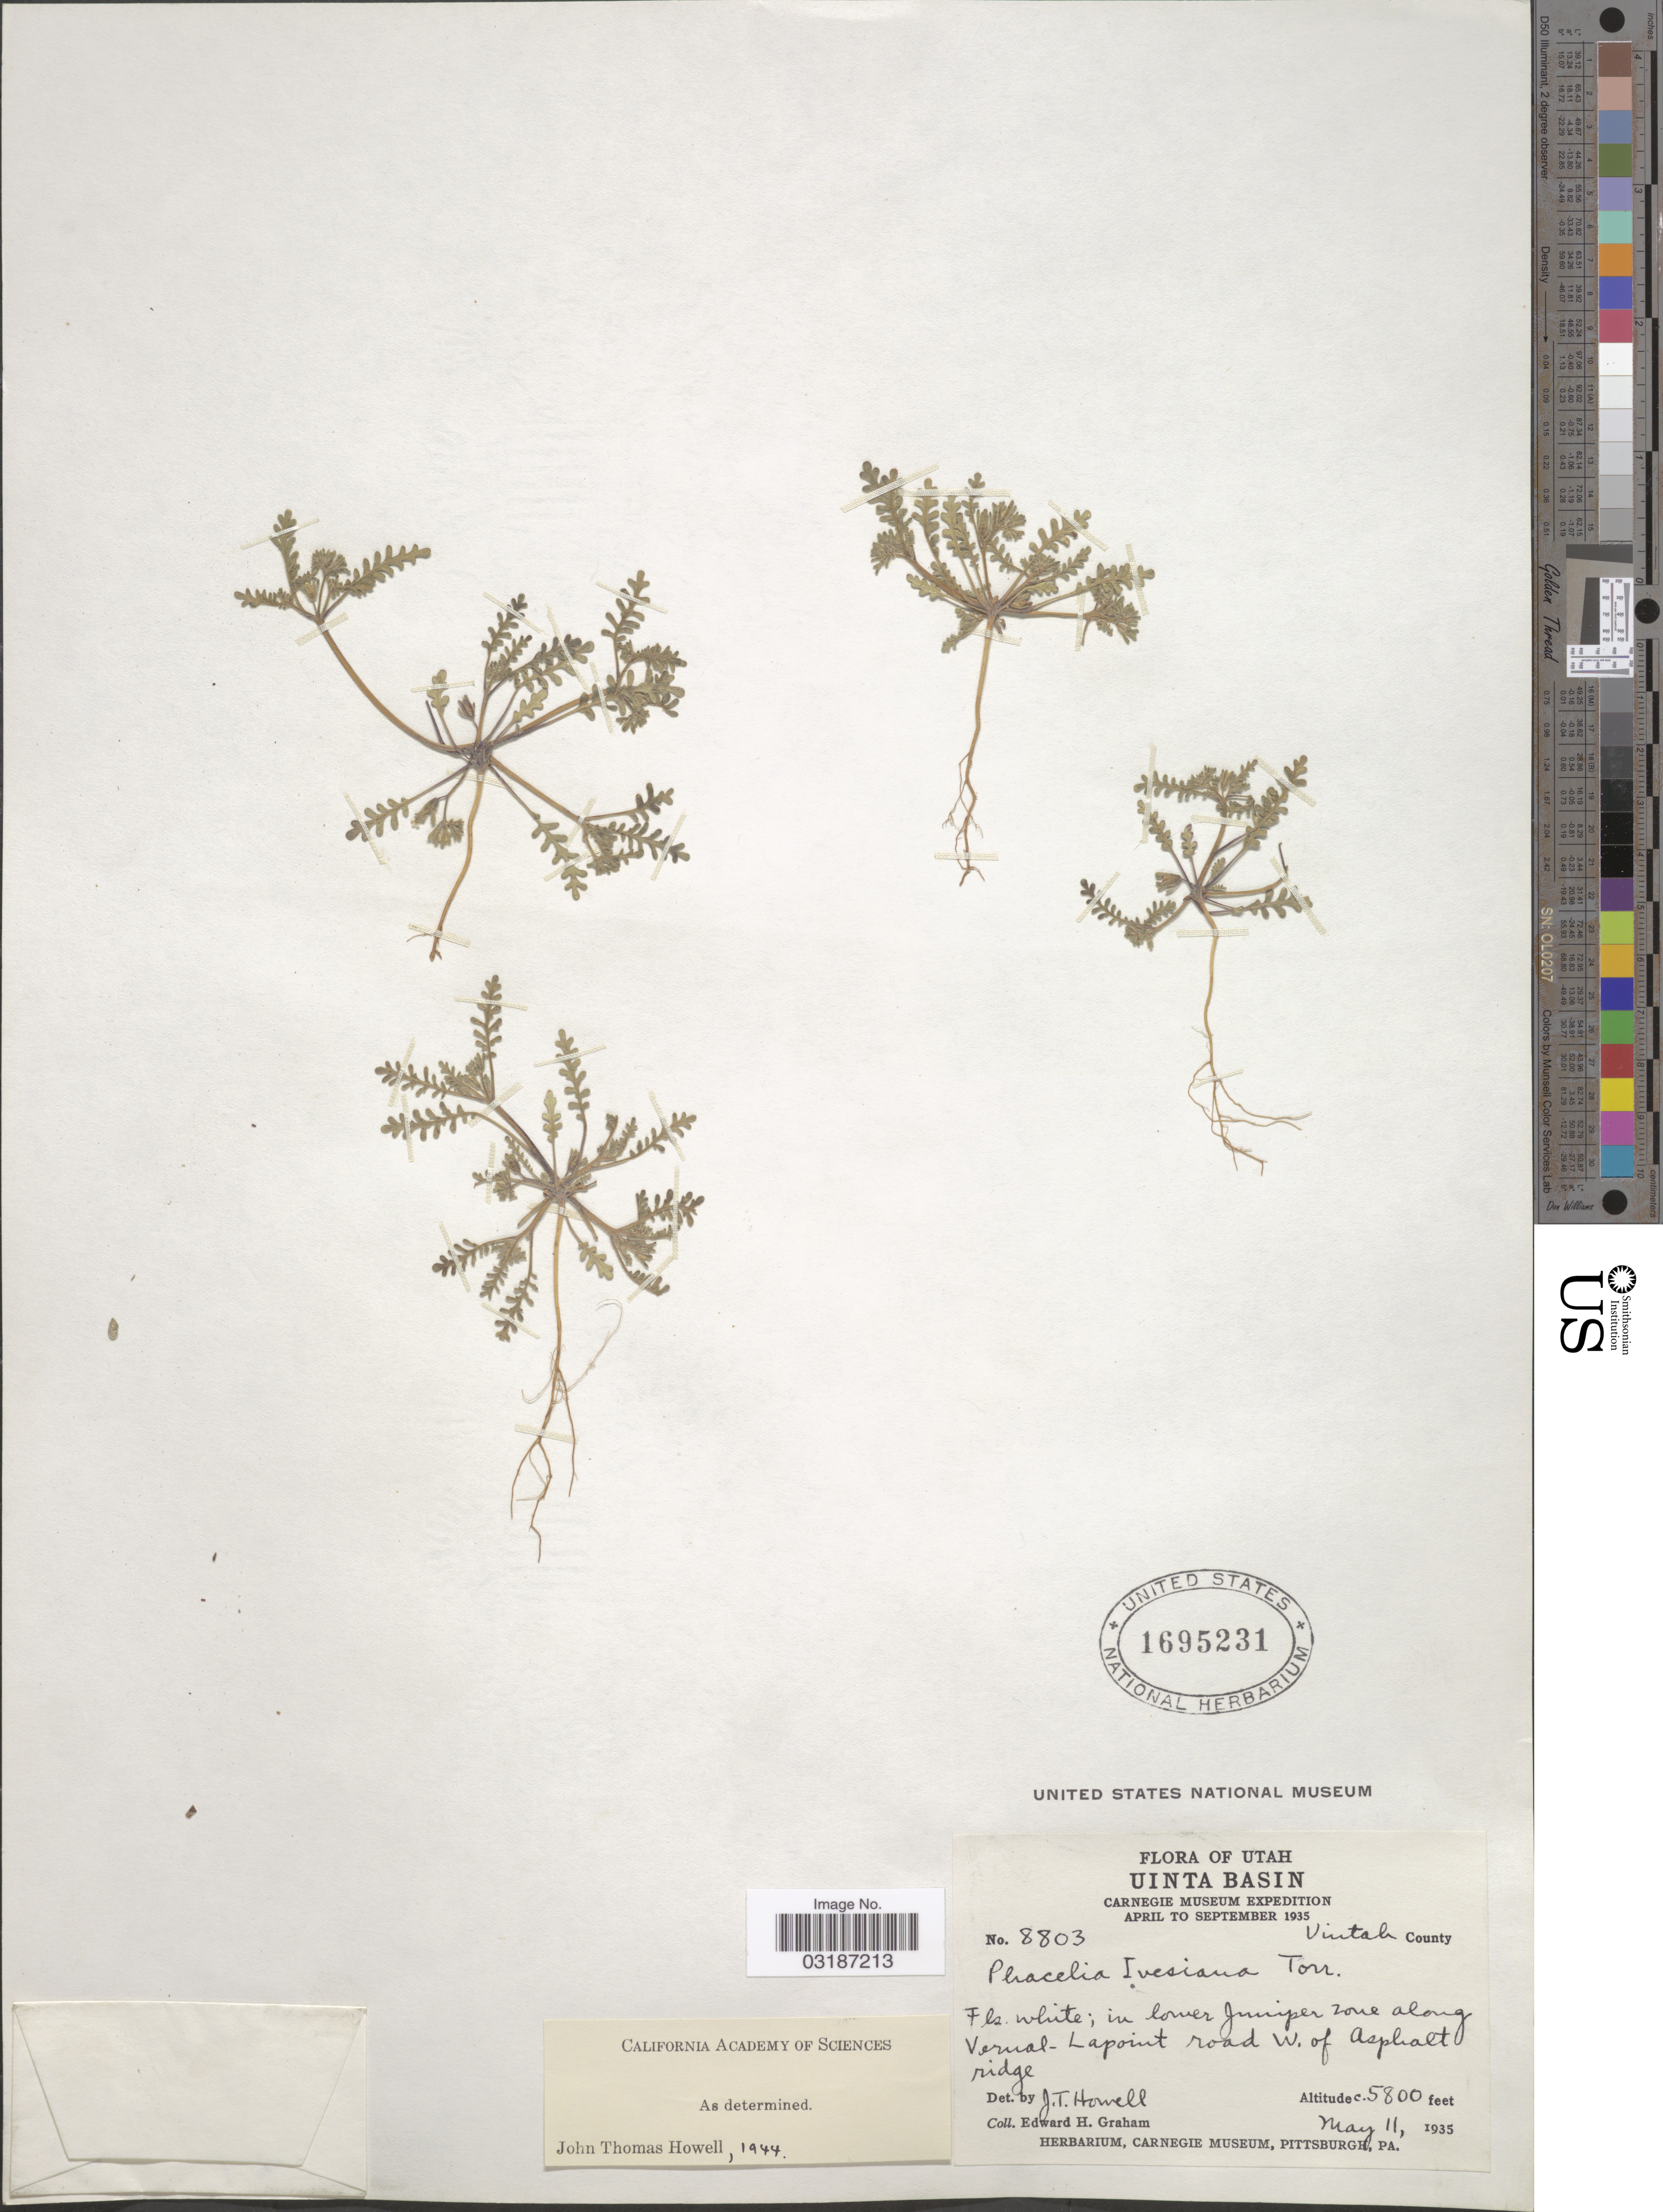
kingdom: Plantae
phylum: Tracheophyta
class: Magnoliopsida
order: Boraginales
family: Hydrophyllaceae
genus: Phacelia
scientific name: Phacelia ivesiana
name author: Torr.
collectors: E. H. Graham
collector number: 8803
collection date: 1935-05-11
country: United States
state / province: Utah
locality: Uinta Basin. Uintah County. In lower Juniper zone along Vernal-Lapoint road W. of Asphalt ridge.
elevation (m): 1768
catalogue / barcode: US 1695231